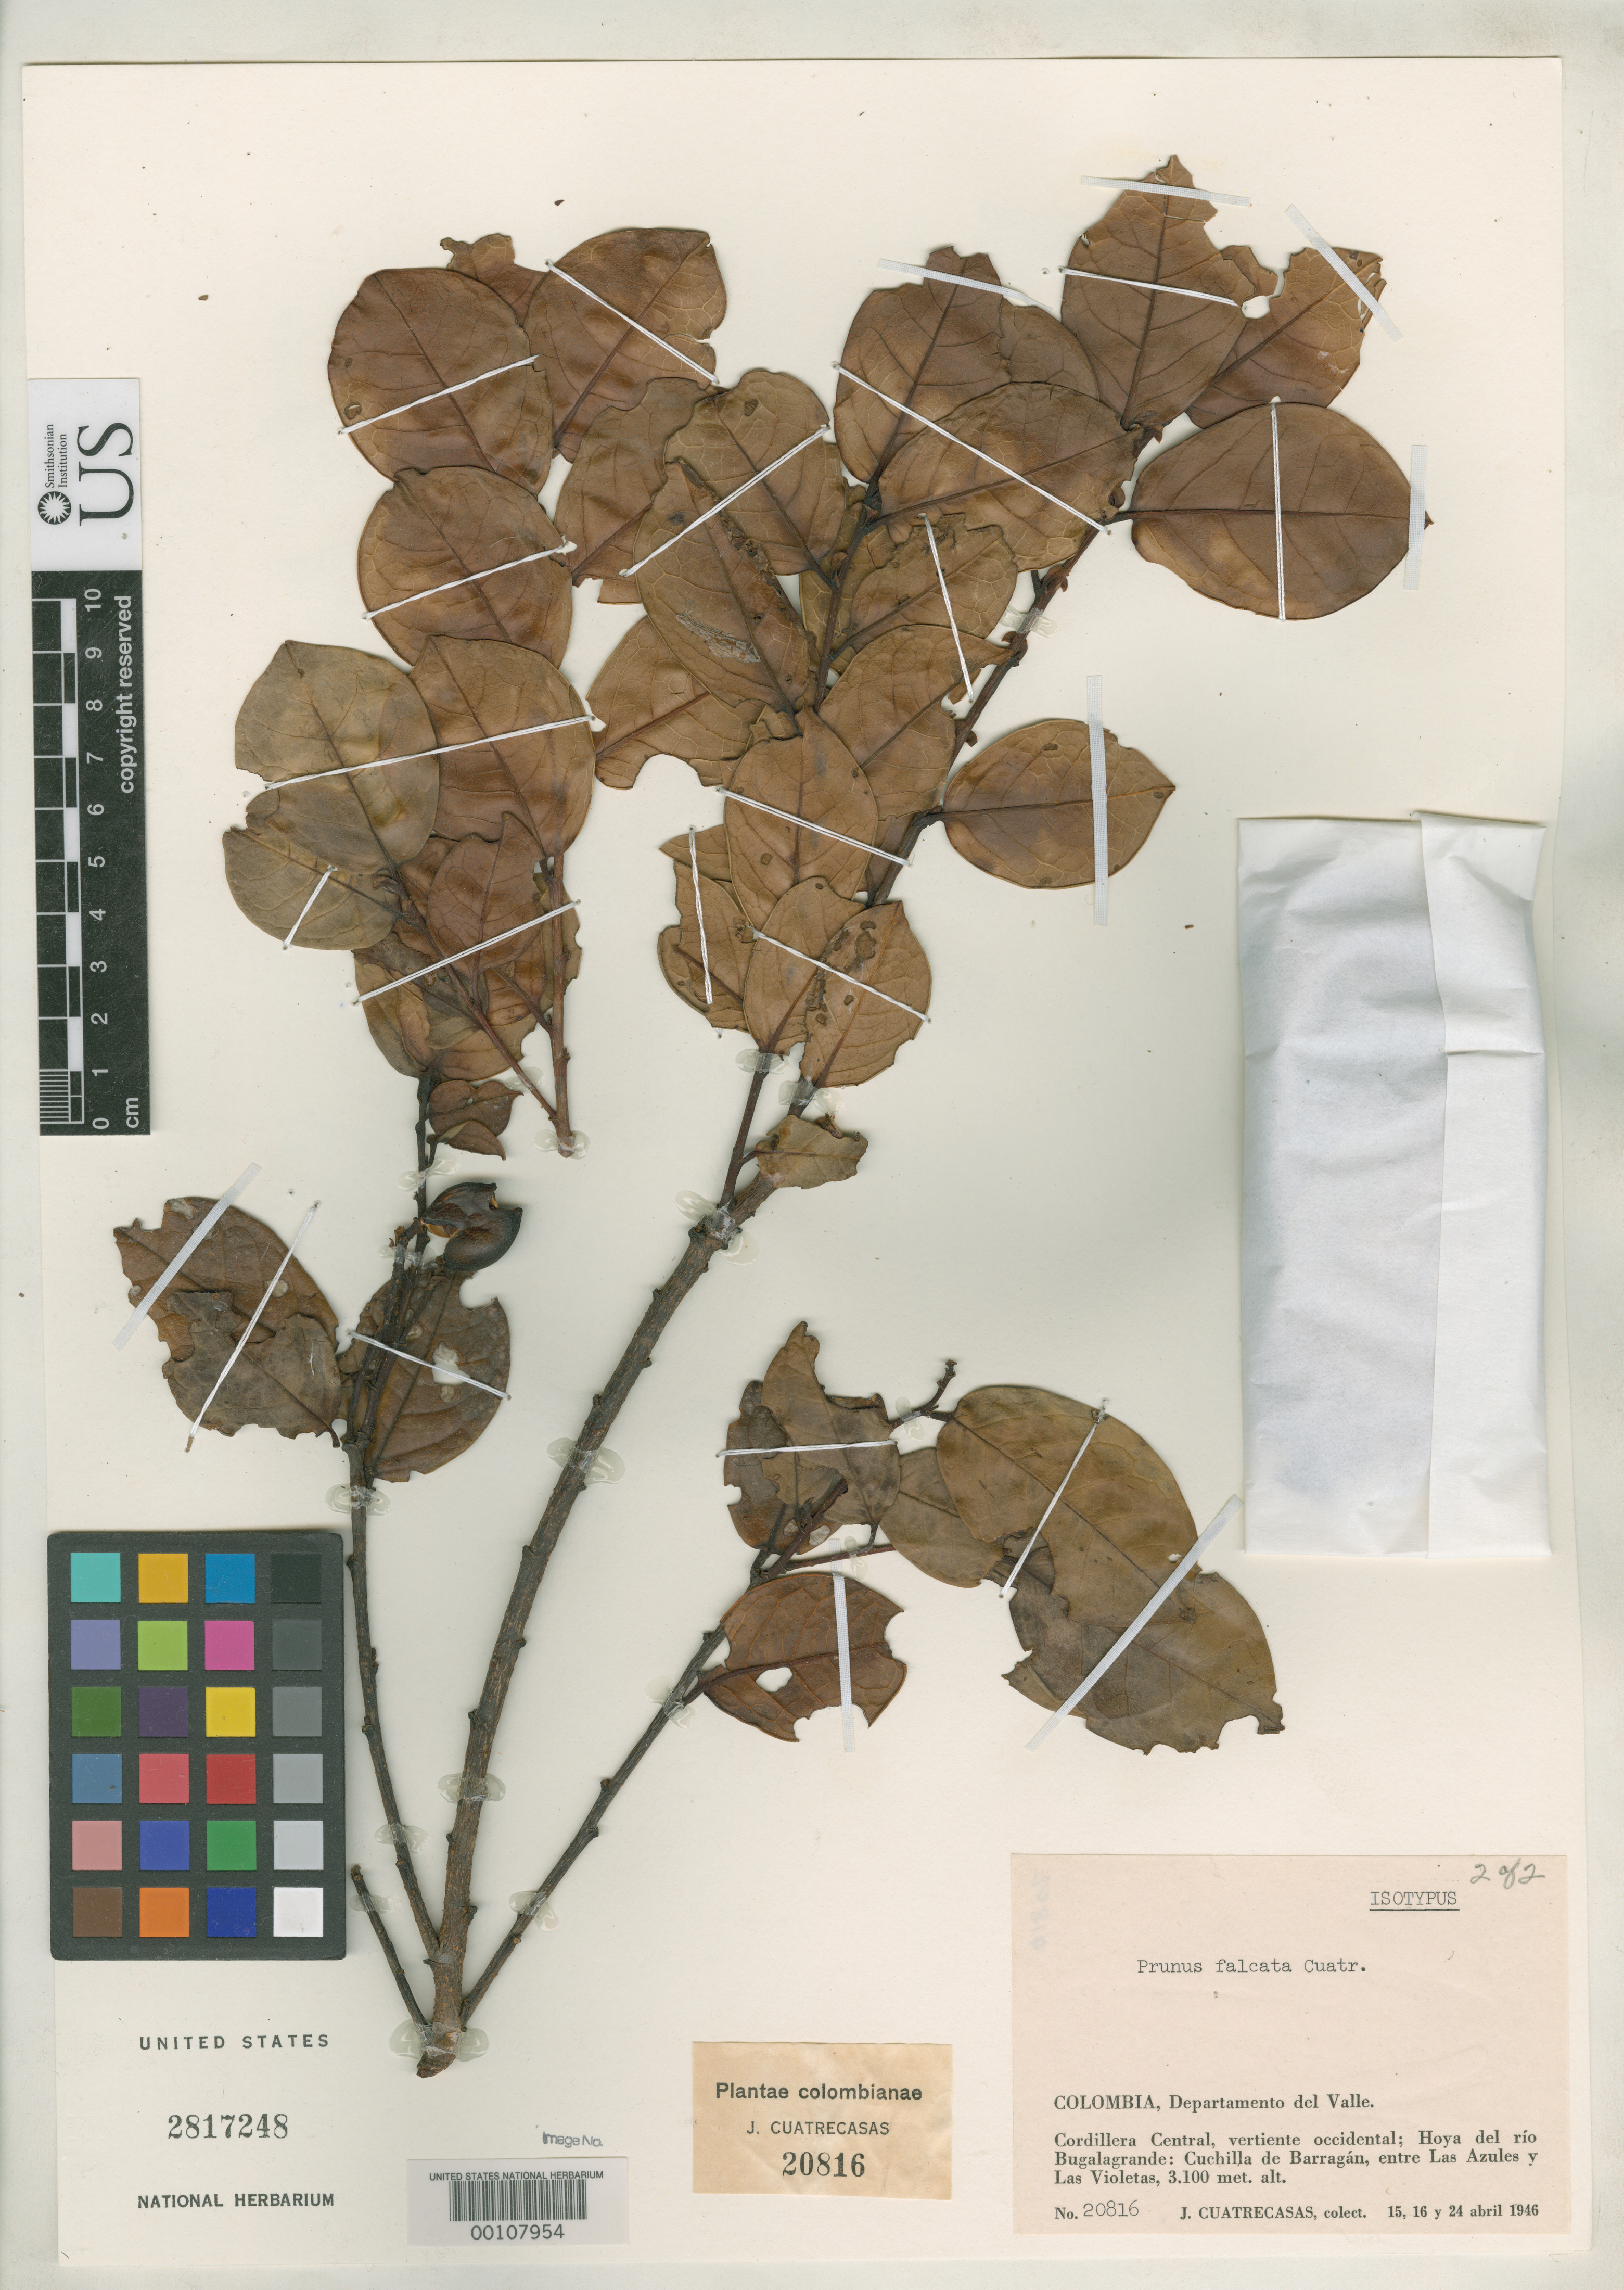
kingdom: Plantae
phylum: Tracheophyta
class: Magnoliopsida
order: Rosales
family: Rosaceae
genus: Prunus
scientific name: Prunus falcata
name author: Cuatrec.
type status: Isotype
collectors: J. Cuatrecasas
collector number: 20816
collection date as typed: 16 Apr 1946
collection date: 1946-04-16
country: Colombia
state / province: Valle del Cauca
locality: Hoya del Rio Bugalagrand, Cuchilla Debarragan.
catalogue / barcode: US 2817248